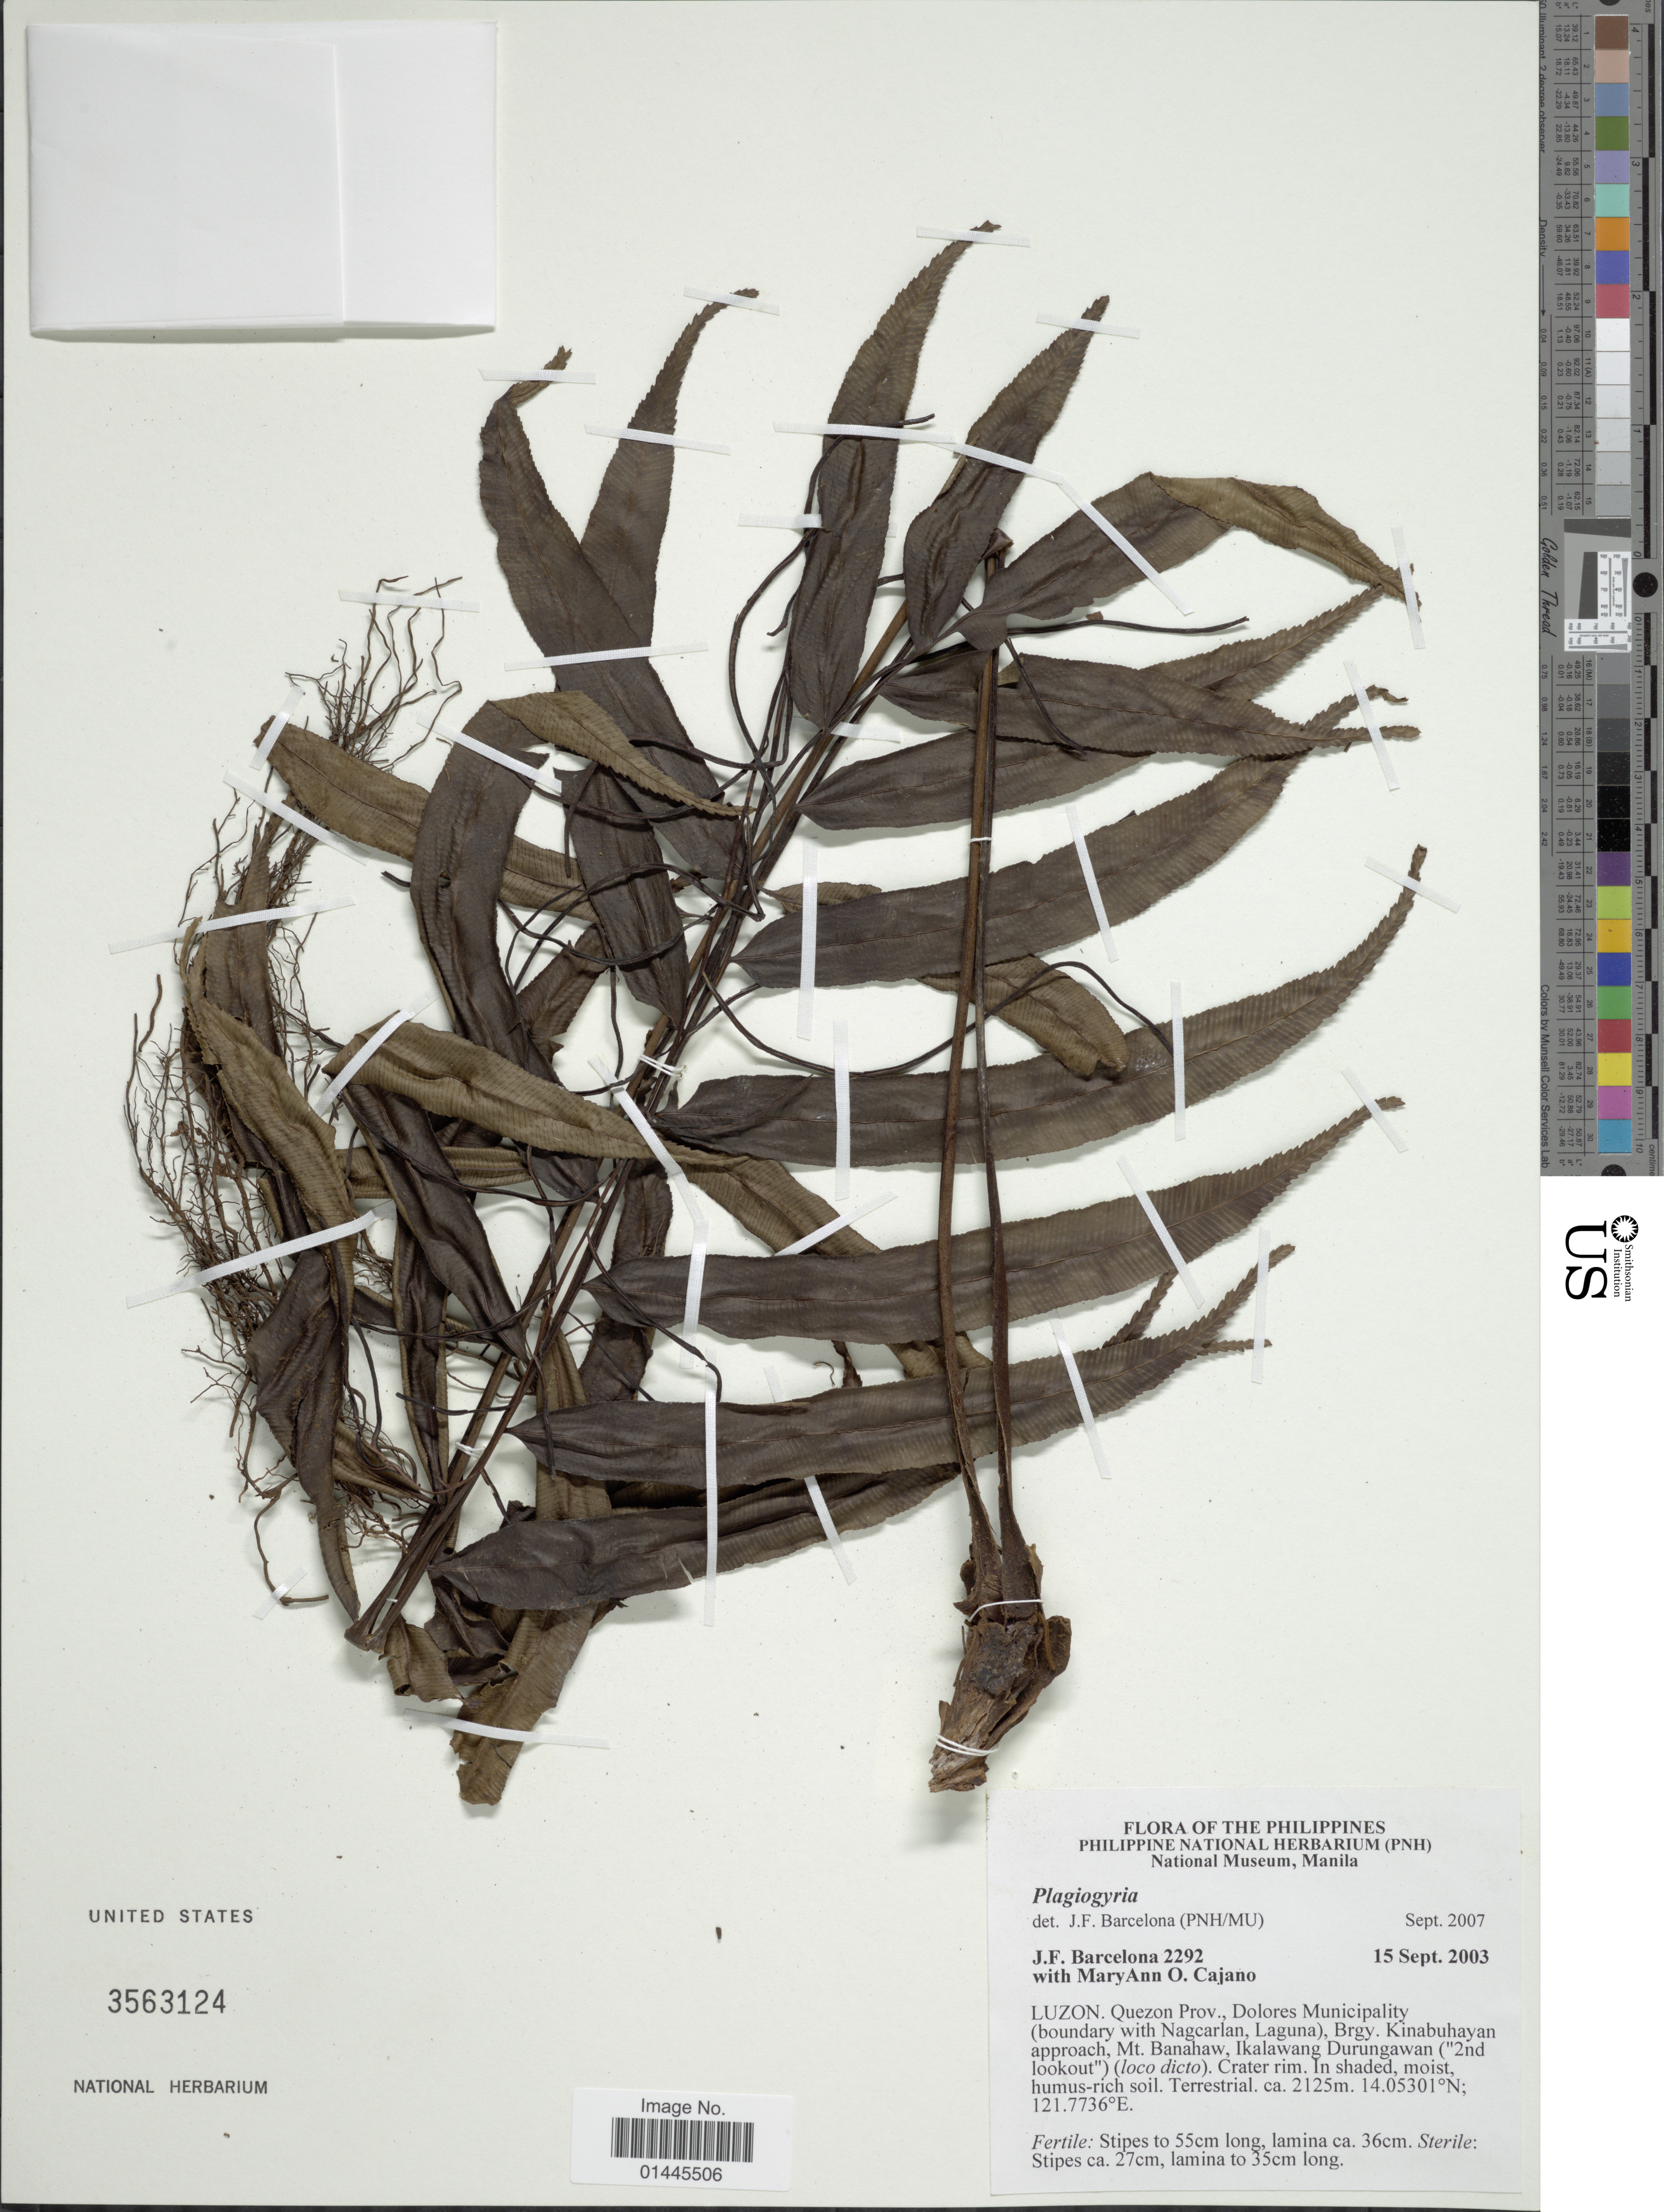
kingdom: Plantae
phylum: Tracheophyta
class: Polypodiopsida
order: Cyatheales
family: Plagiogyriaceae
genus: Plagiogyria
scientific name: Plagiogyria sp.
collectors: J. F. Barcelona & M. Cajano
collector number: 2292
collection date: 2003-09-15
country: Philippines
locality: Luzon, Quezon Prov., Doloros Municipality (boundary with Nagcarlan, Laguna), Brgy, Kinabuhayan approach, Mt Bahanhaw, Ikalawang Durungawan.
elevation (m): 2125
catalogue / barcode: US 3563124